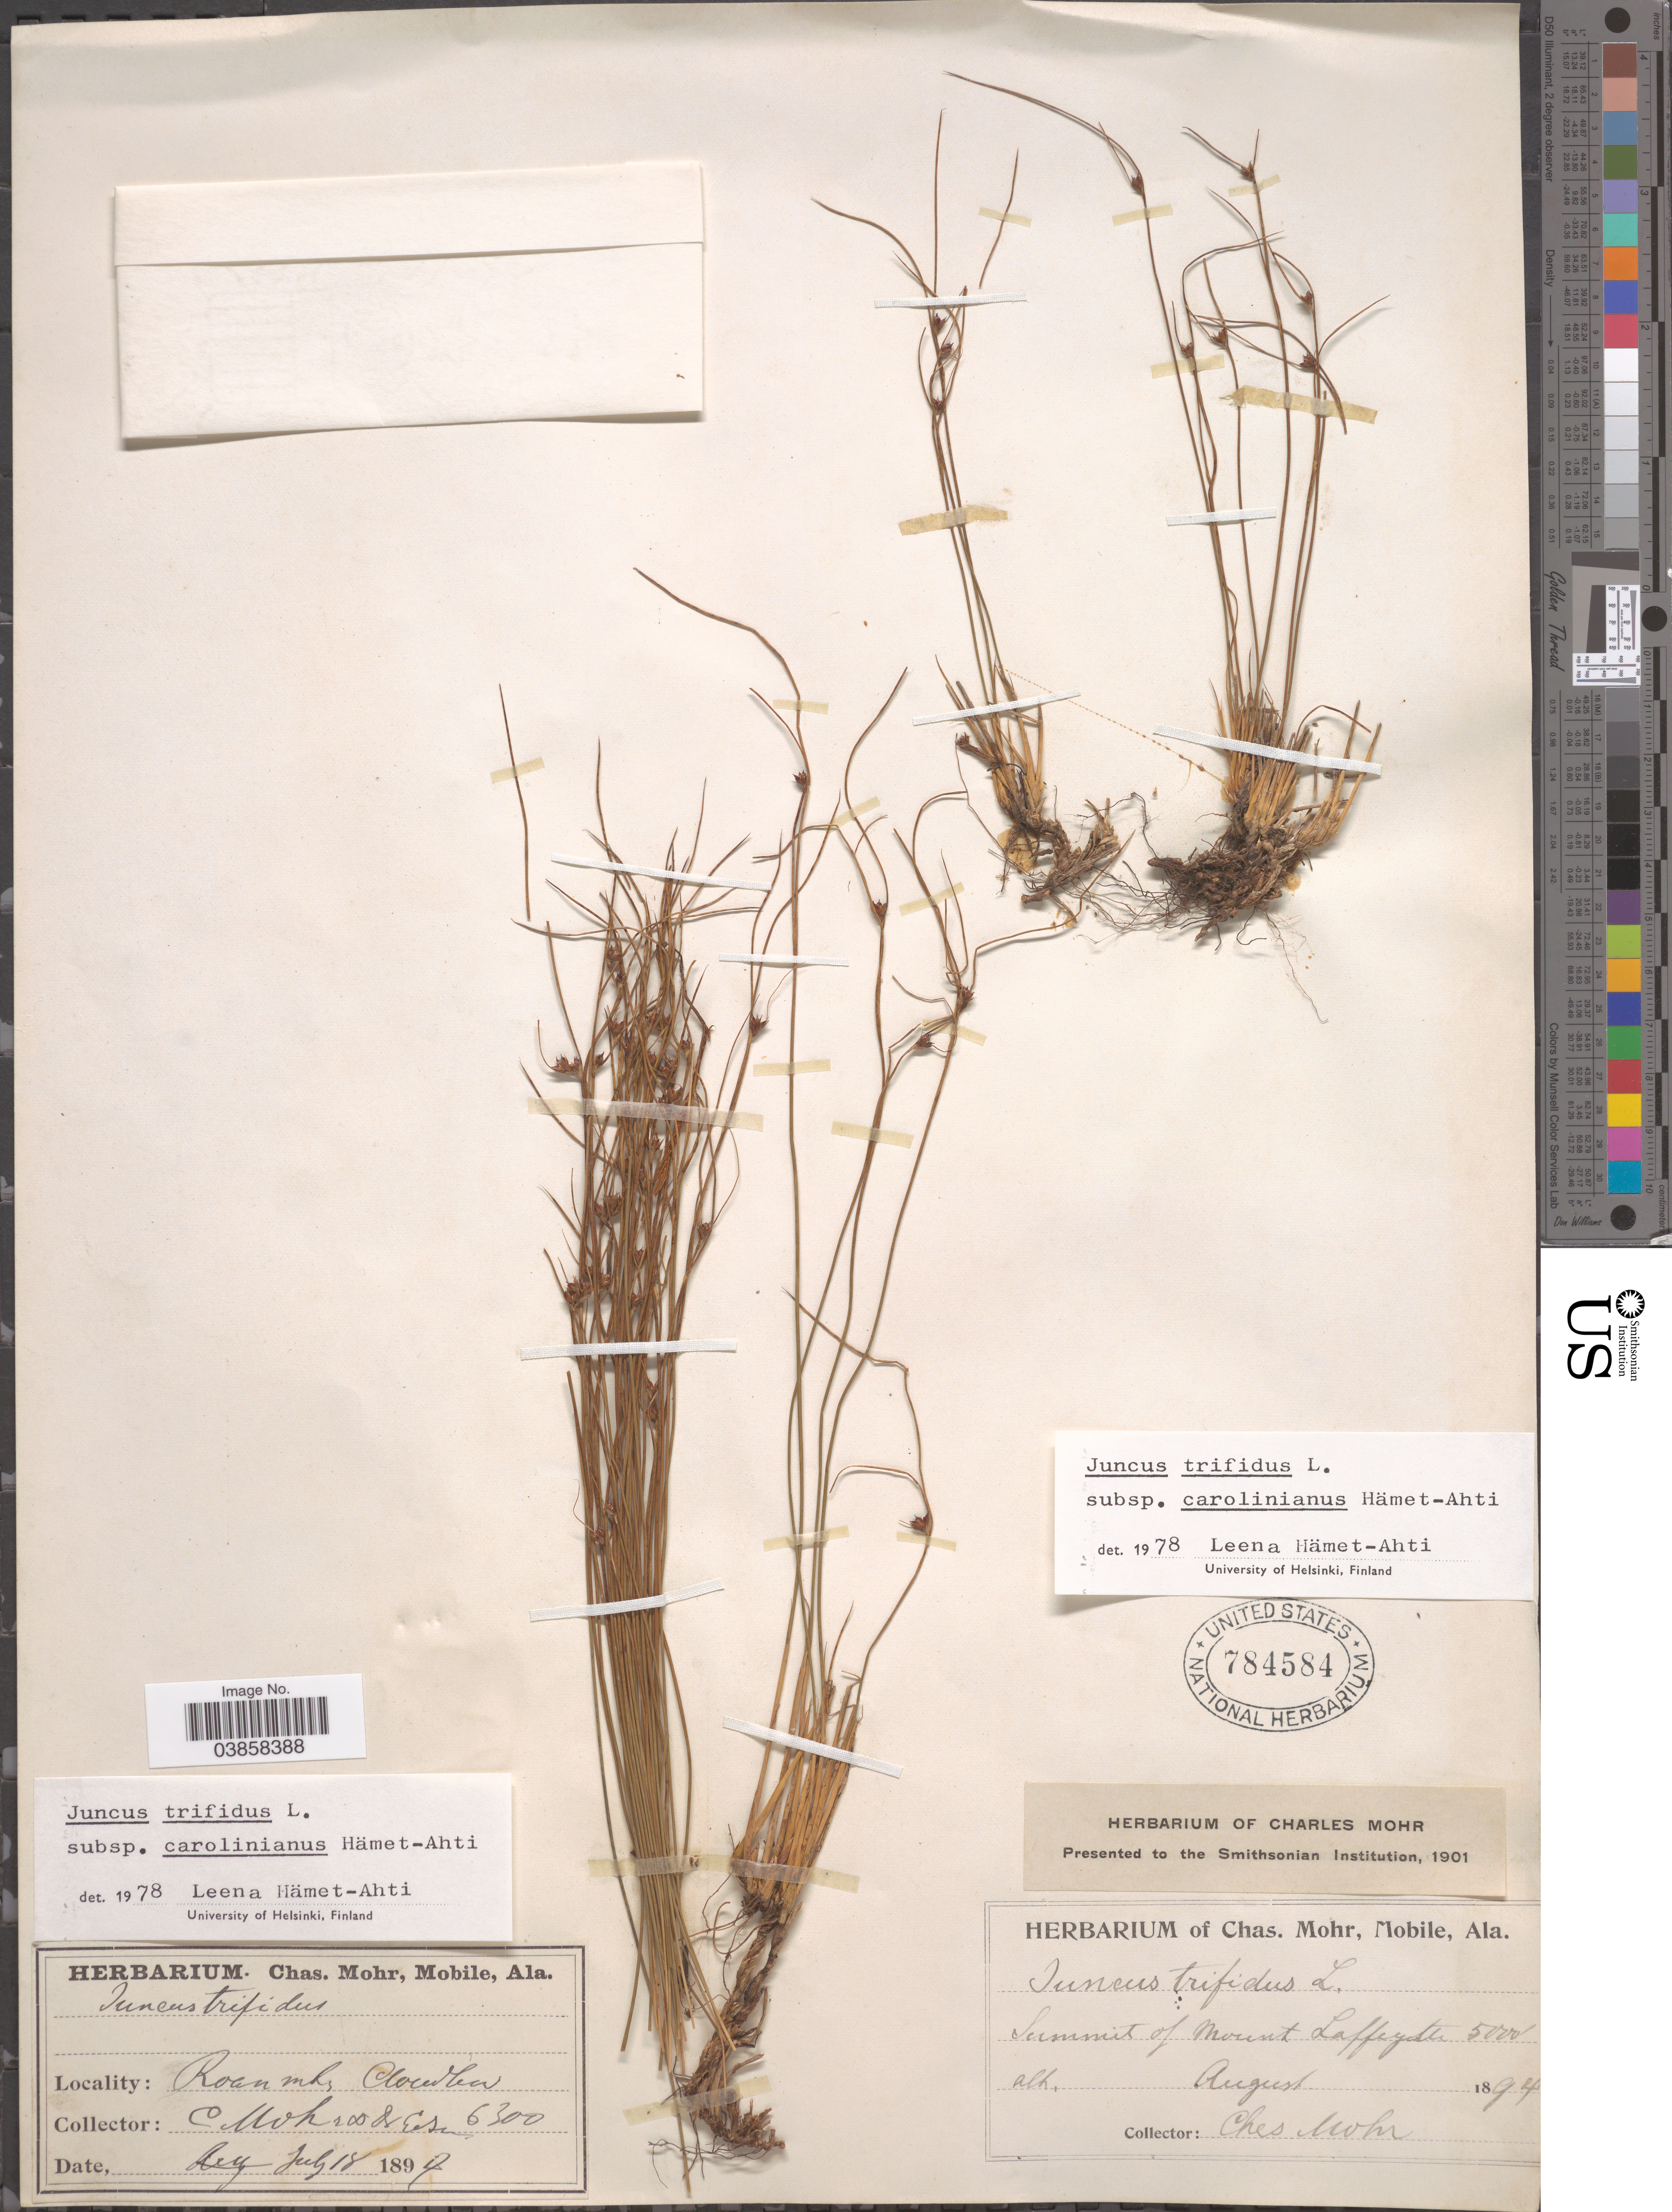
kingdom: Plantae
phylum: Tracheophyta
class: Liliopsida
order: Poales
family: Juncaceae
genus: Juncus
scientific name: Juncus trifidus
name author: L.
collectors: Mohr, C. T. (herbarium)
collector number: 6300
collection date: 1894-07-18/1894-08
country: United States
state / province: Alabama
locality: Roan mts, Cloudland. Summit of Mount Laffayette.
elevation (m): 1524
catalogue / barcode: US 784584